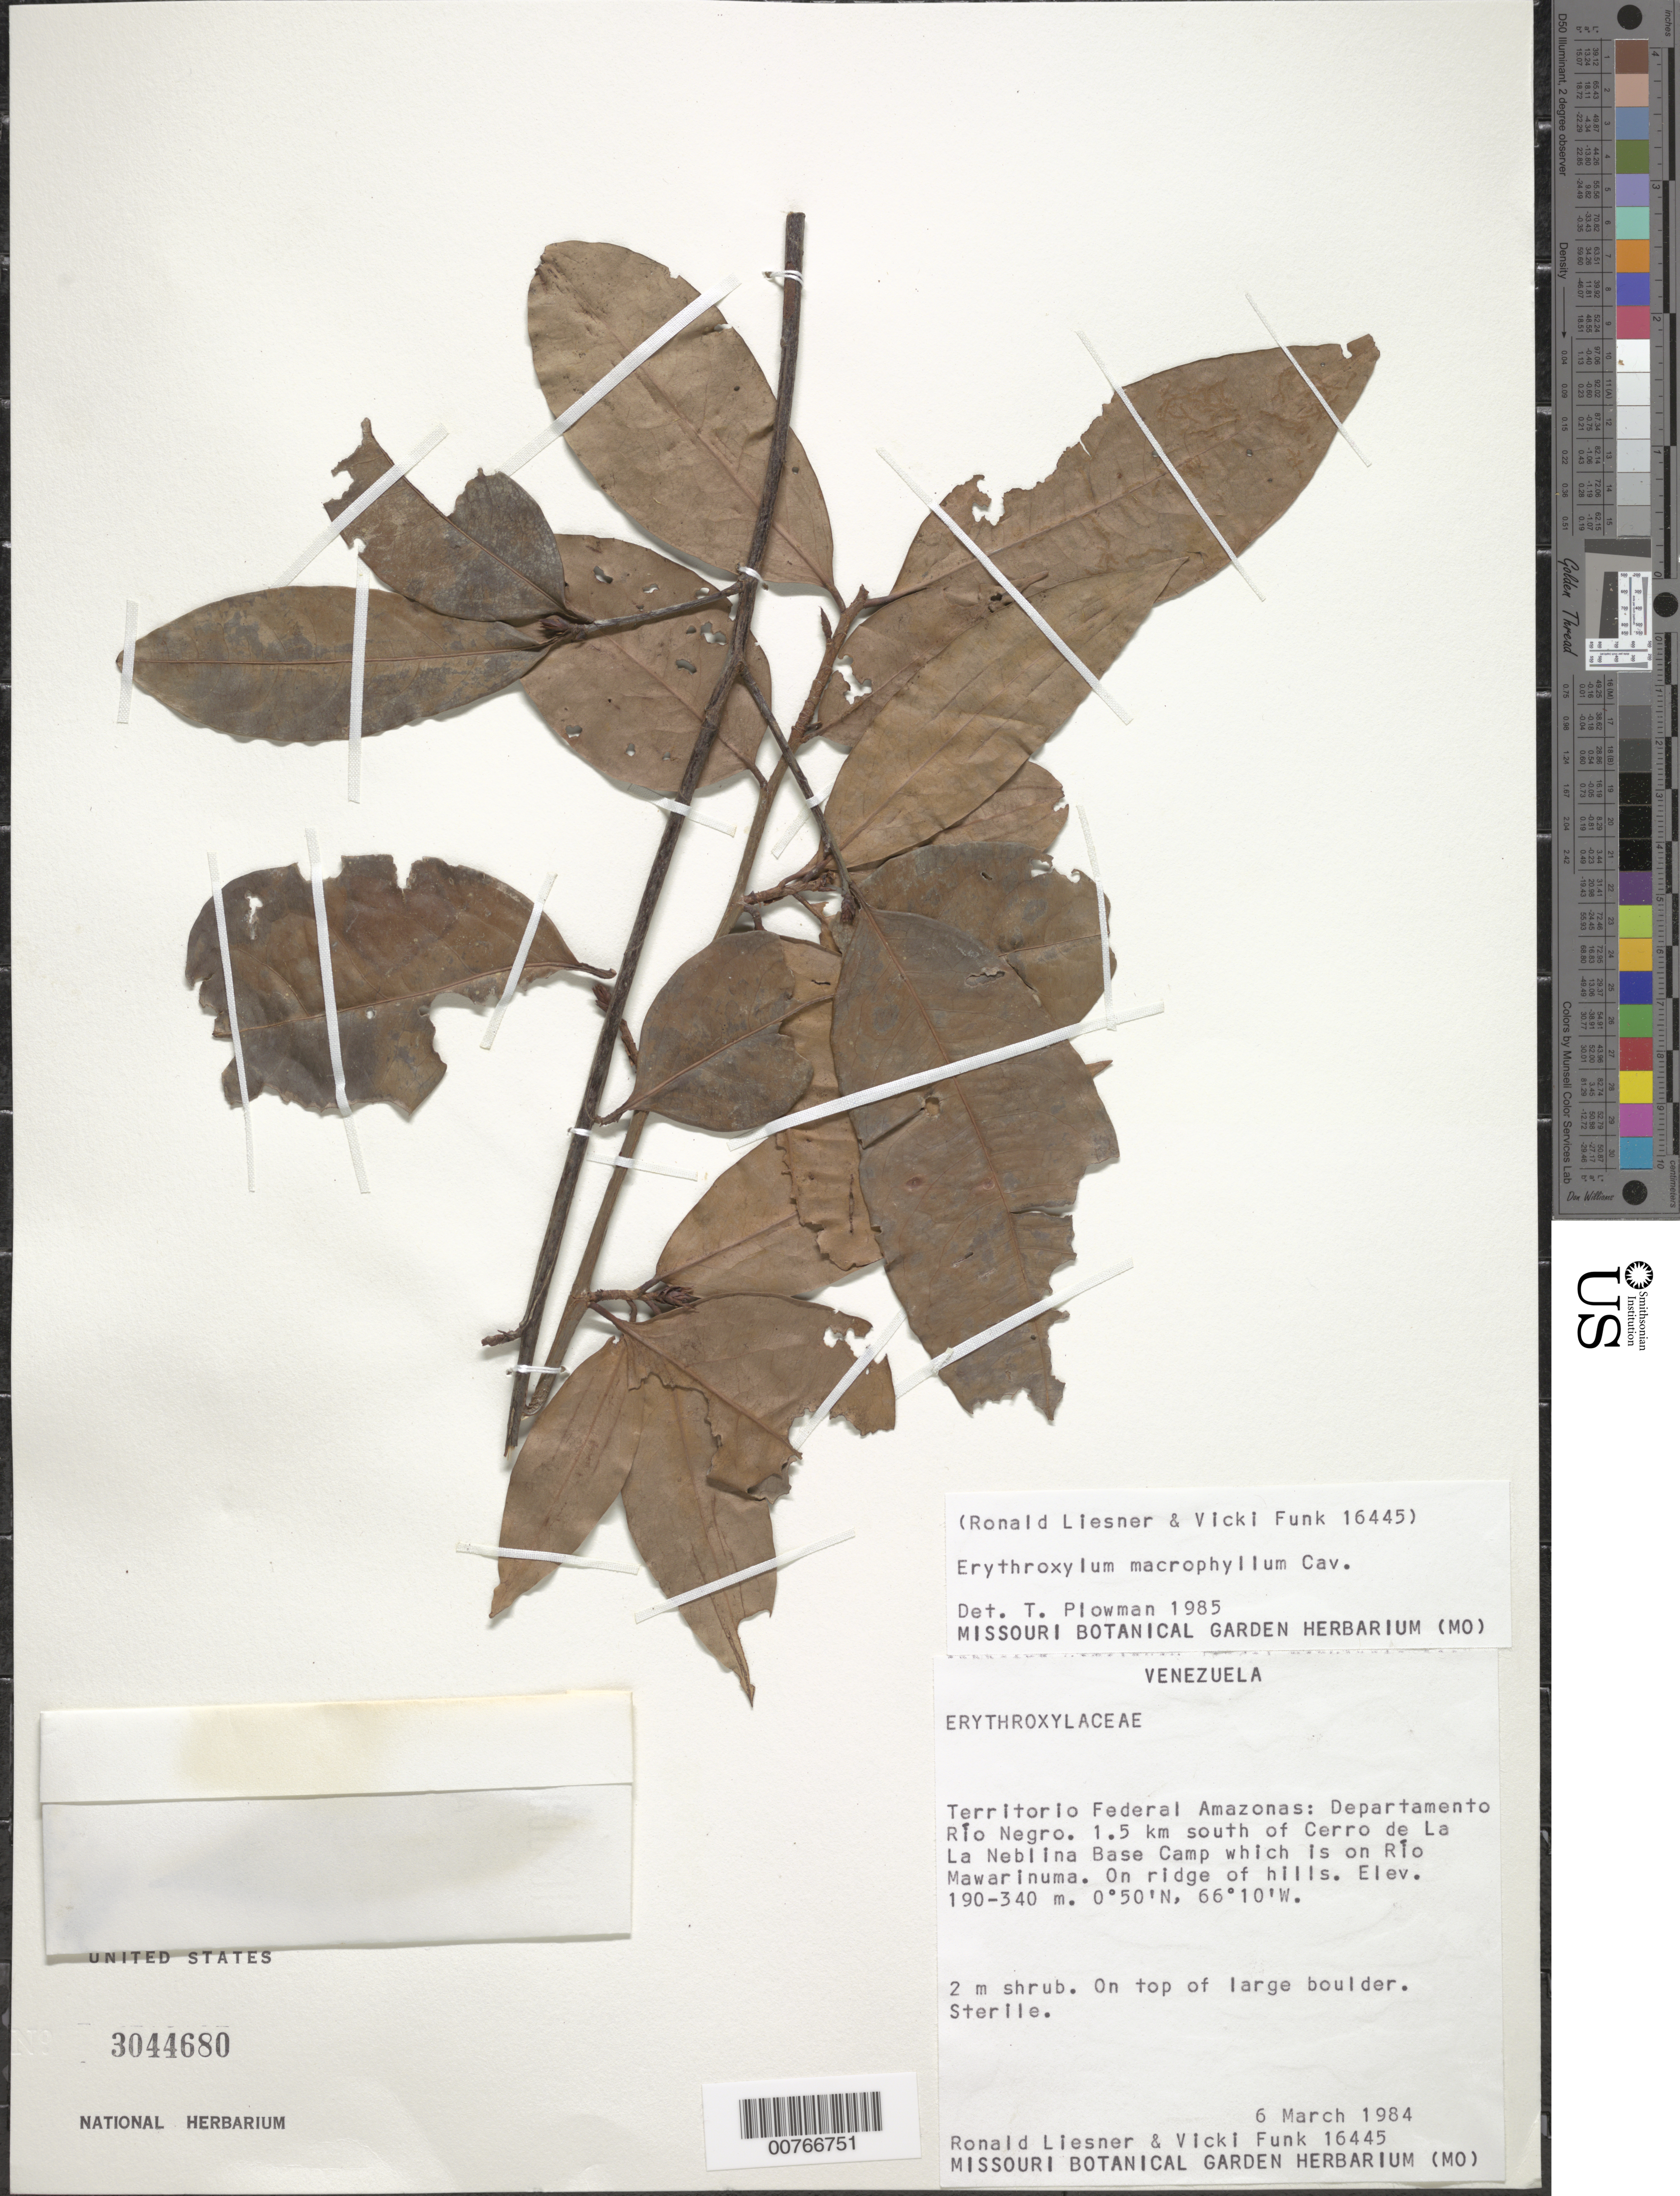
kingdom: Plantae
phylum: Tracheophyta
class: Magnoliopsida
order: Malpighiales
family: Erythroxylaceae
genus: Erythroxylum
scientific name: Erythroxylum macrophyllum var. macrophyllum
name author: Cav.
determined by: Plowman, Timothy C.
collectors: R. L. Liesner & V. Funk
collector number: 16445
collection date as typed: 6-Mar-84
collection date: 1984-03-06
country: Venezuela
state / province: Amazonas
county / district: Río Negro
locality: Río Mawarinuma, 1.5 km S of Cerro de La Neblina Base Camp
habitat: Top of large boulder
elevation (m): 190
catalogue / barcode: US 3044680